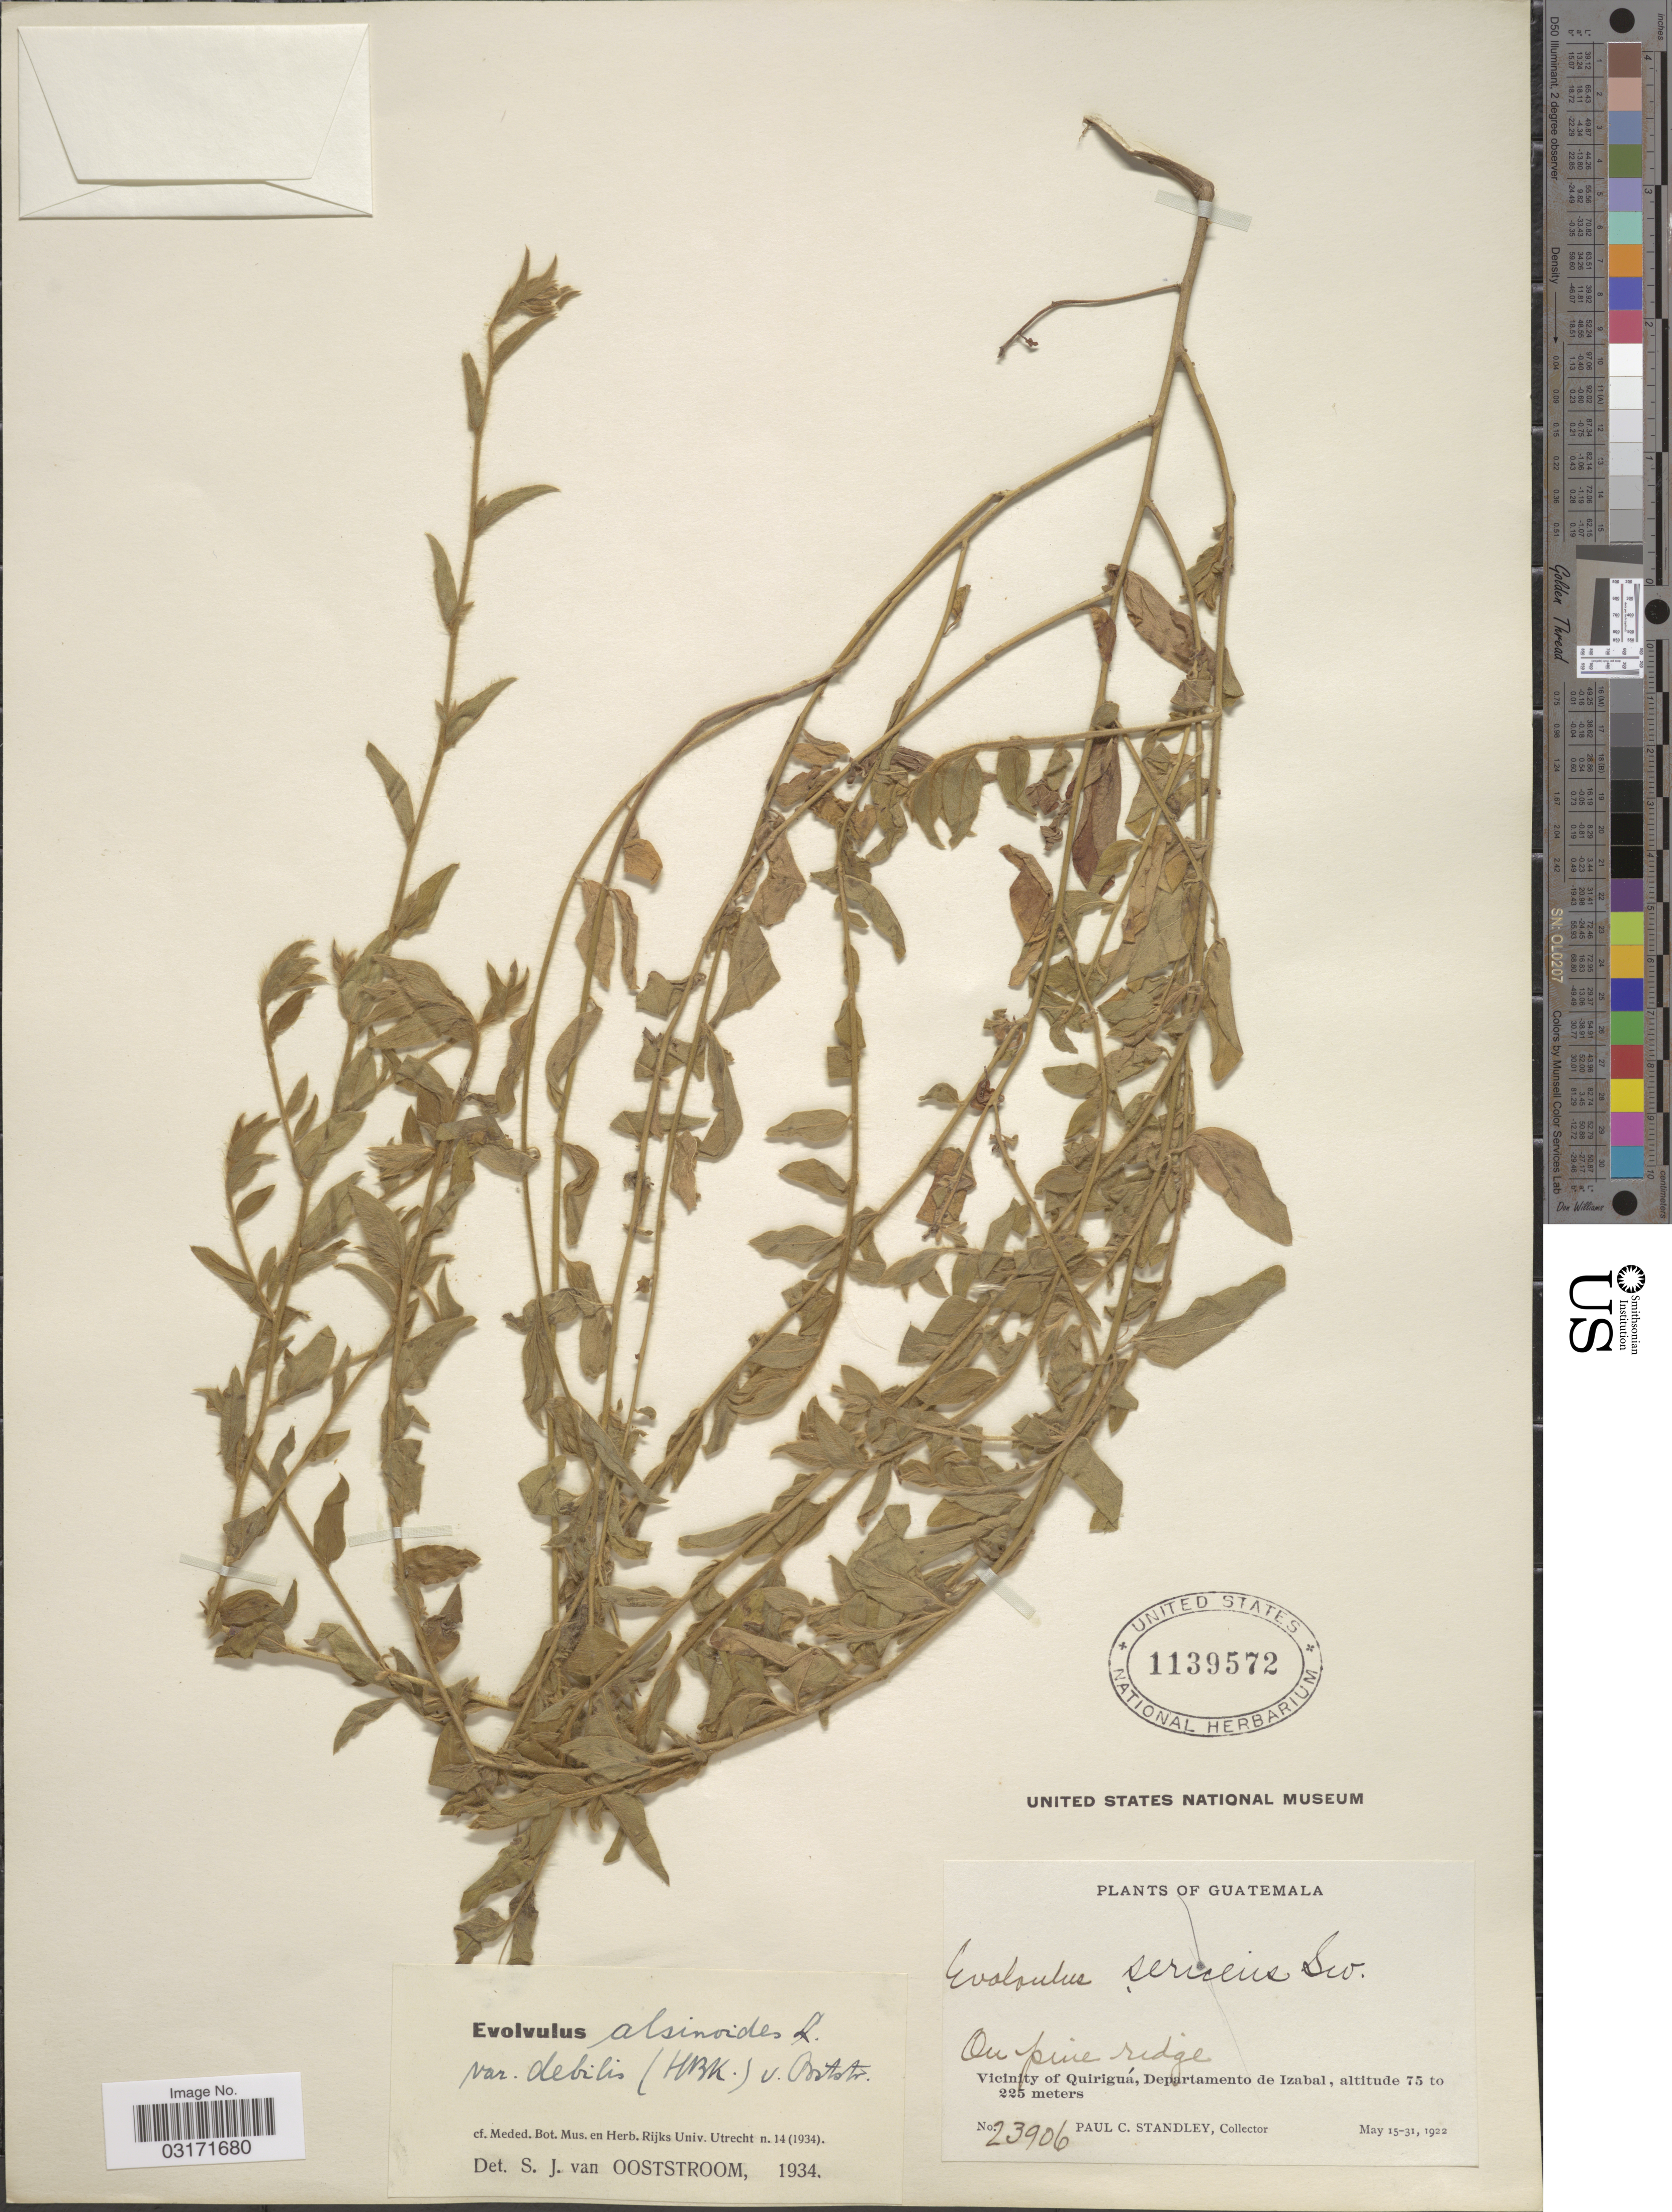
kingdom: Plantae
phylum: Tracheophyta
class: Magnoliopsida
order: Solanales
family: Convolvulaceae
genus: Evolvulus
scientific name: Evolvulus alsinoides var. debilis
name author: (Kunth) Ooststr.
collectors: P. C. Standley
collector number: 23906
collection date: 1922-05-15/1922-05-31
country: Guatemala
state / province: Izabal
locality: Vicinity of Quiriguá, Departamento de Izabal.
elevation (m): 75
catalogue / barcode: US 1139572